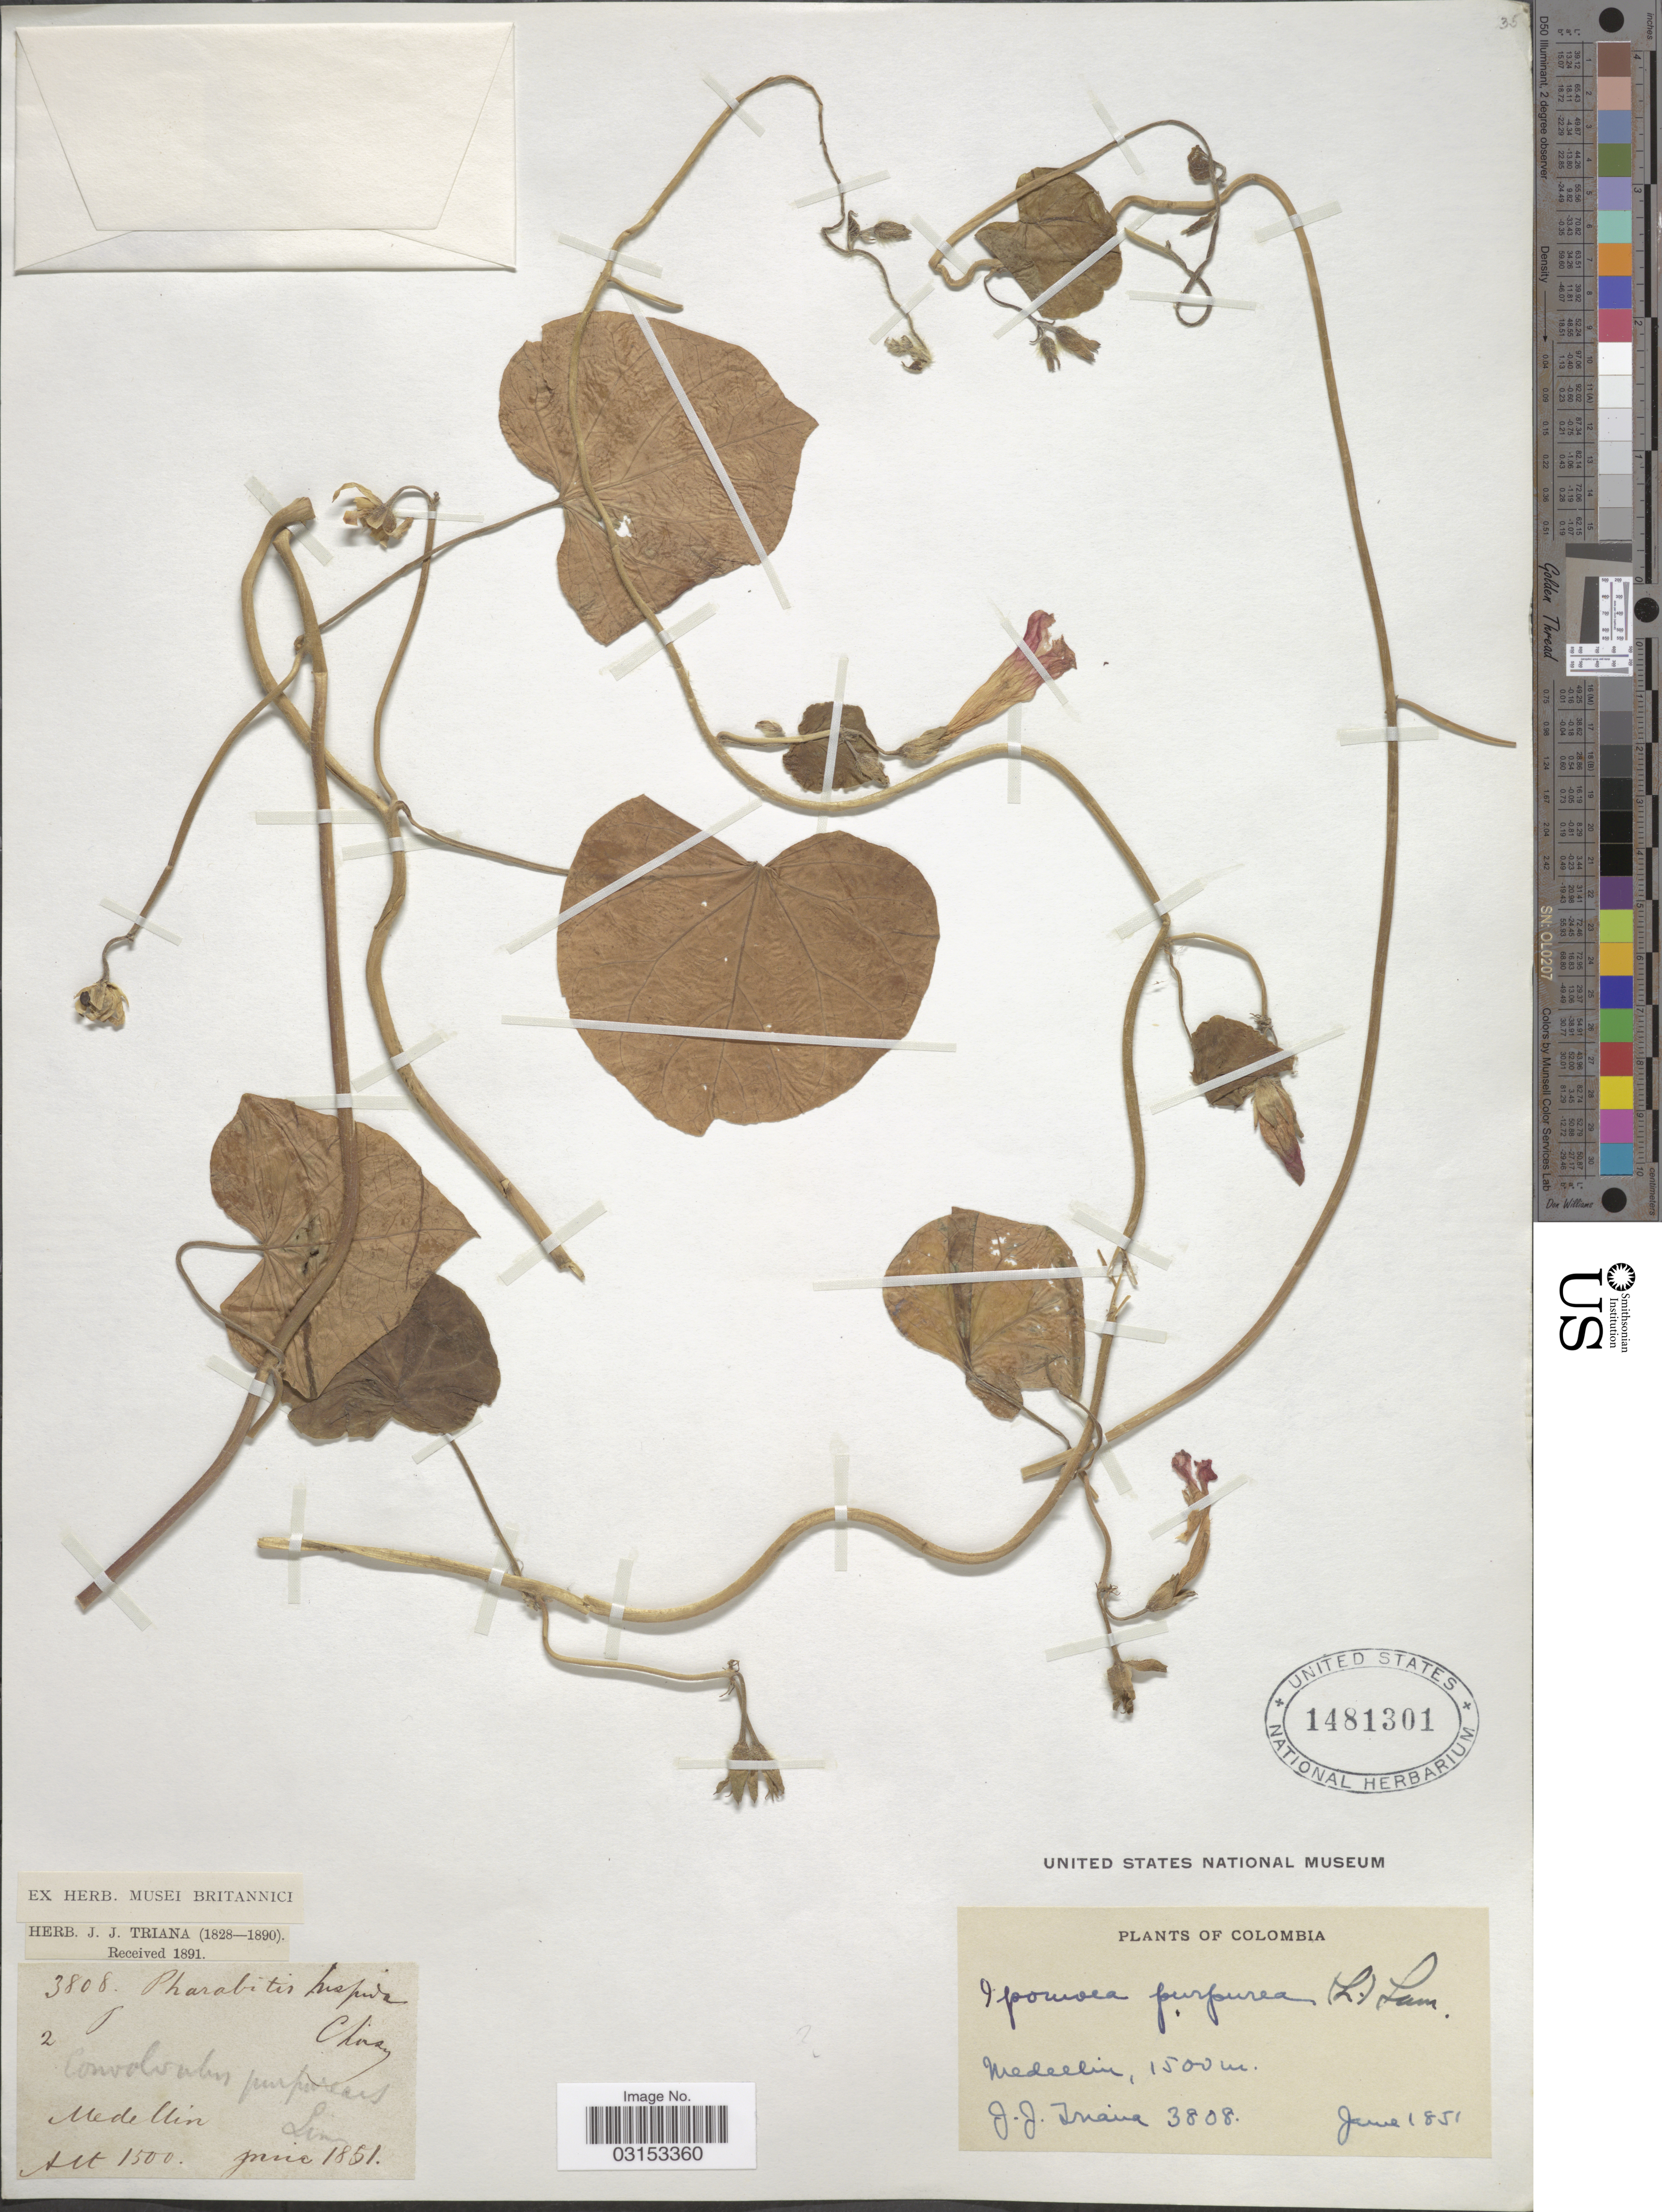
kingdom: Plantae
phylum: Tracheophyta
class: Magnoliopsida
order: Solanales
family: Convolvulaceae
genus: Ipomoea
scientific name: Ipomoea purpurea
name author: (L.) Roth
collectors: J. J. Triana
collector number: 3808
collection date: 1851-06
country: Colombia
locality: Medellin.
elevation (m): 1500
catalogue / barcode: US 1481301